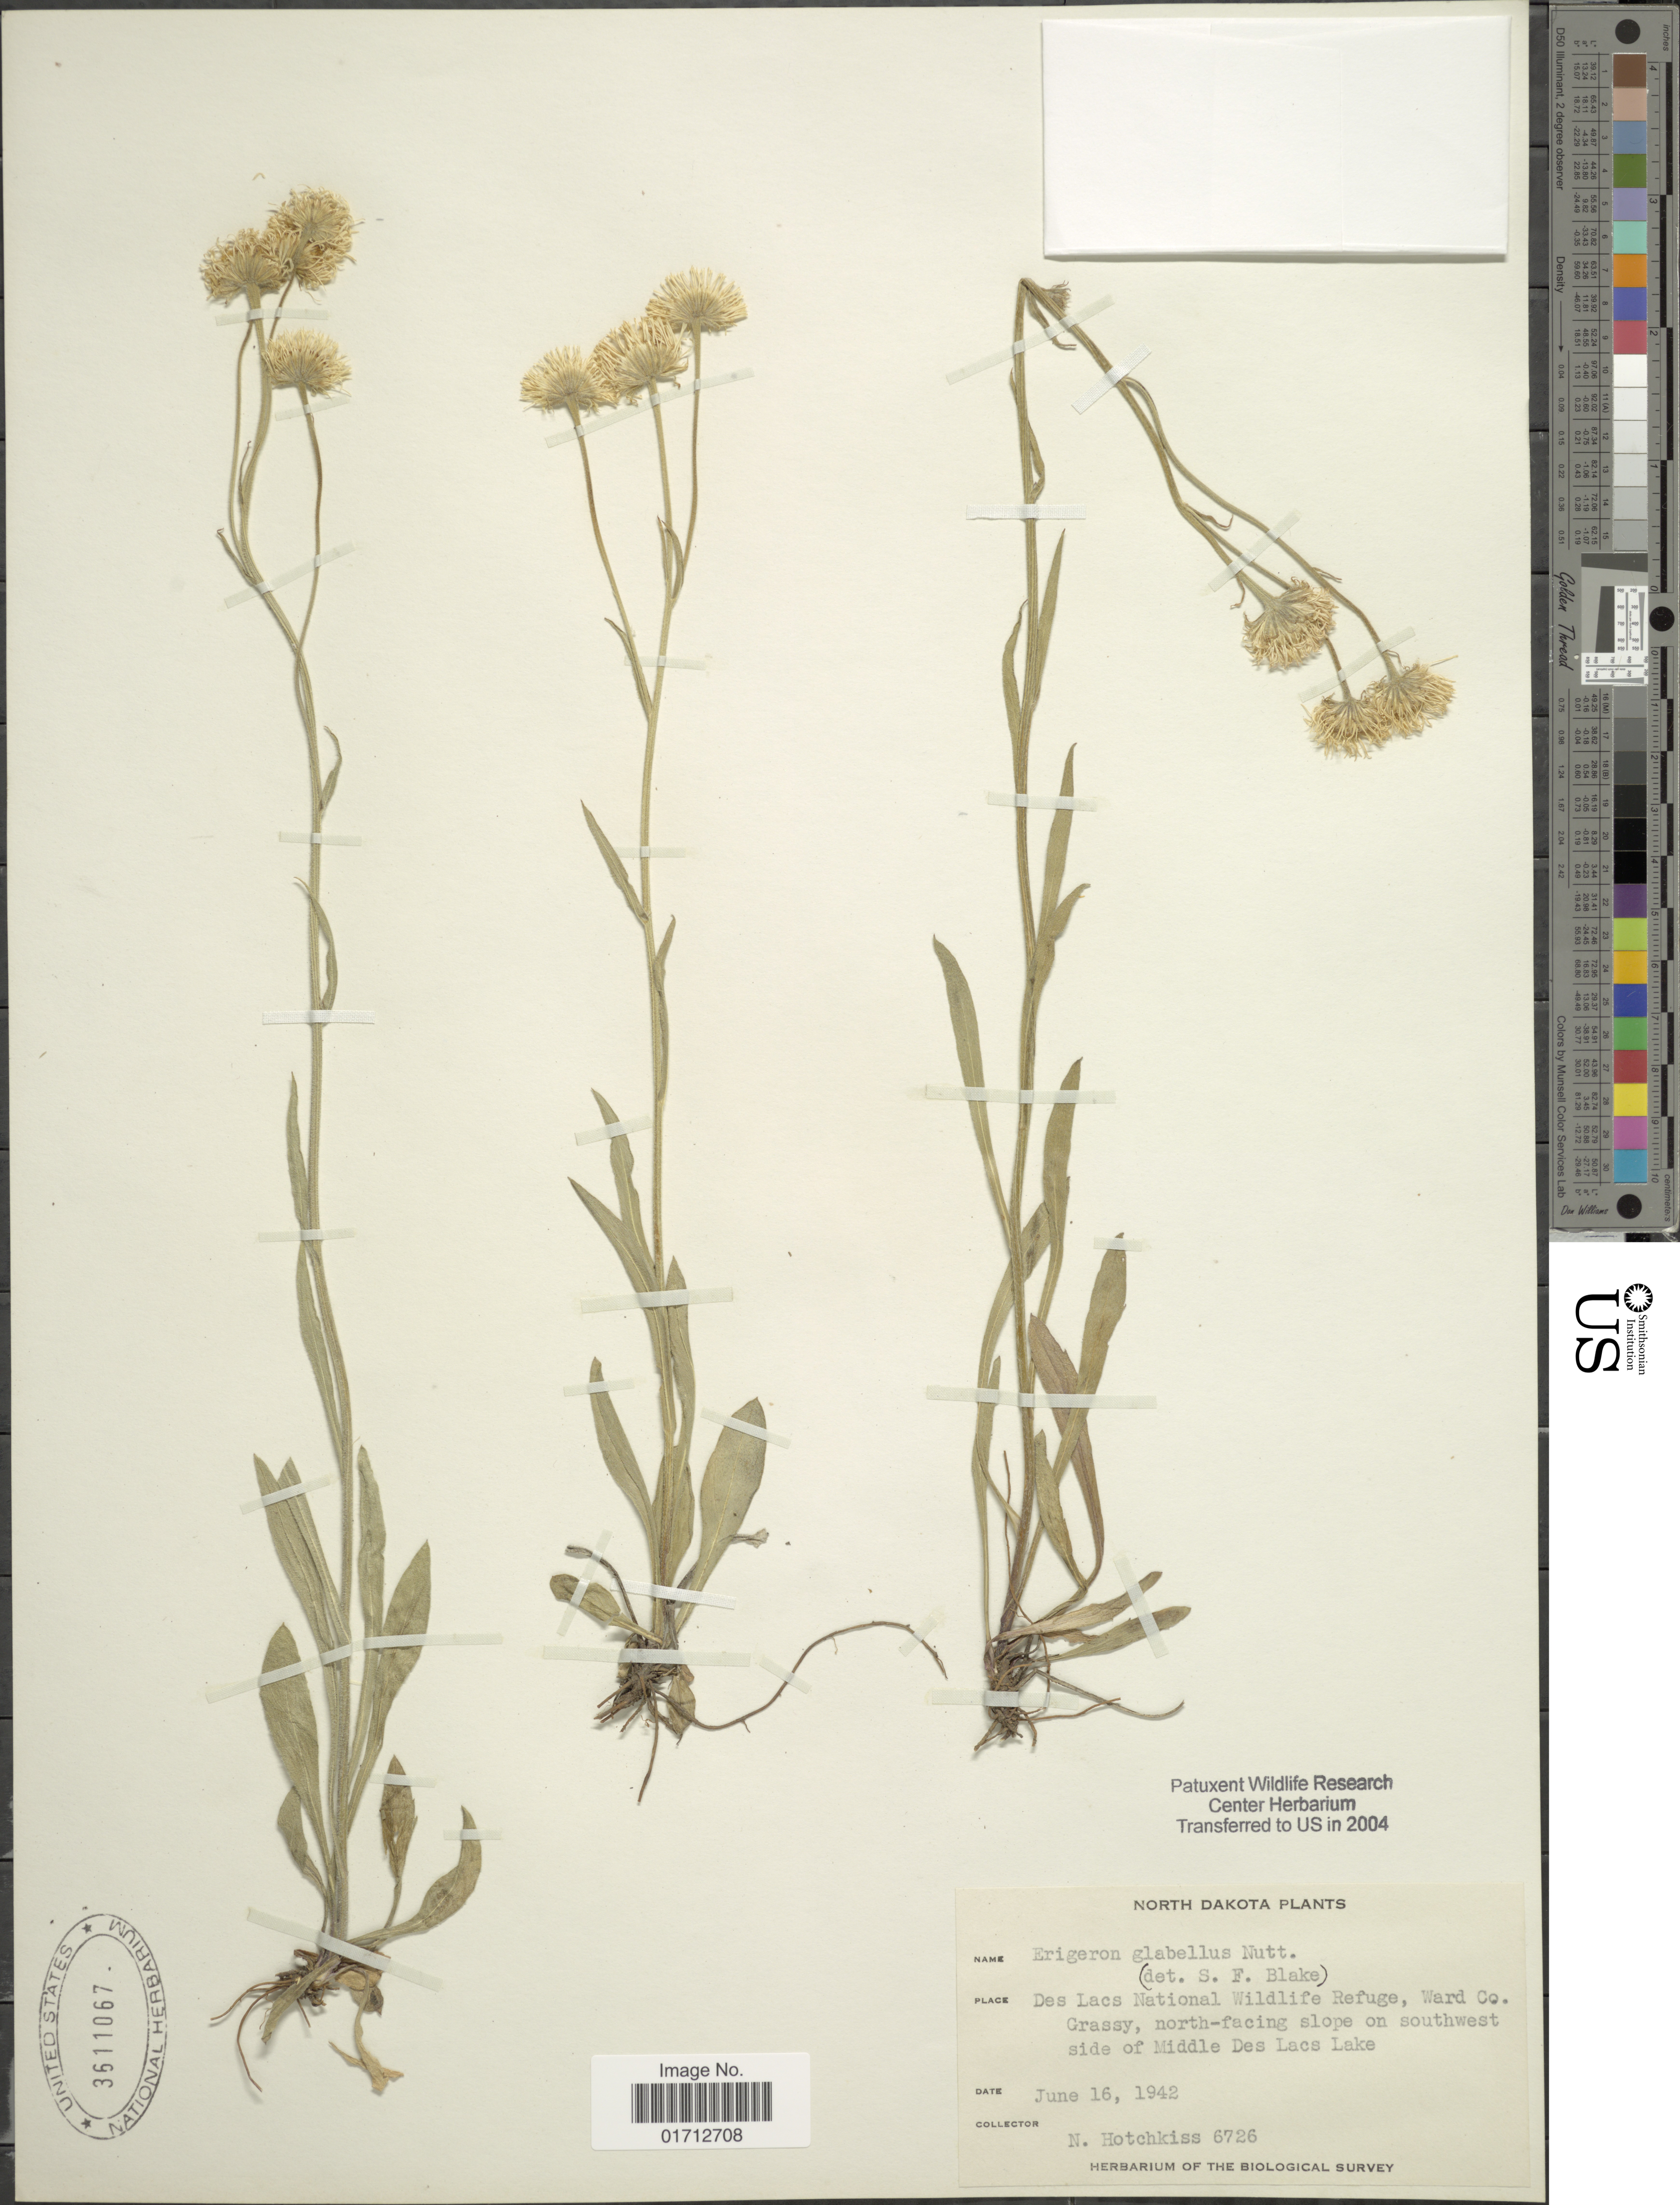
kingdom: Plantae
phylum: Tracheophyta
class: Magnoliopsida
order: Asterales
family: Asteraceae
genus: Erigeron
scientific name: Erigeron glabellus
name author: Nutt.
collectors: N. Hotchkiss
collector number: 6726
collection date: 1942-06-16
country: United States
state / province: North Dakota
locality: Des Lacs National Wildlife Refuge, Ward Co. north-facing slope on southwest side of Middle Des Lacs Lake.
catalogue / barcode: US 3611067